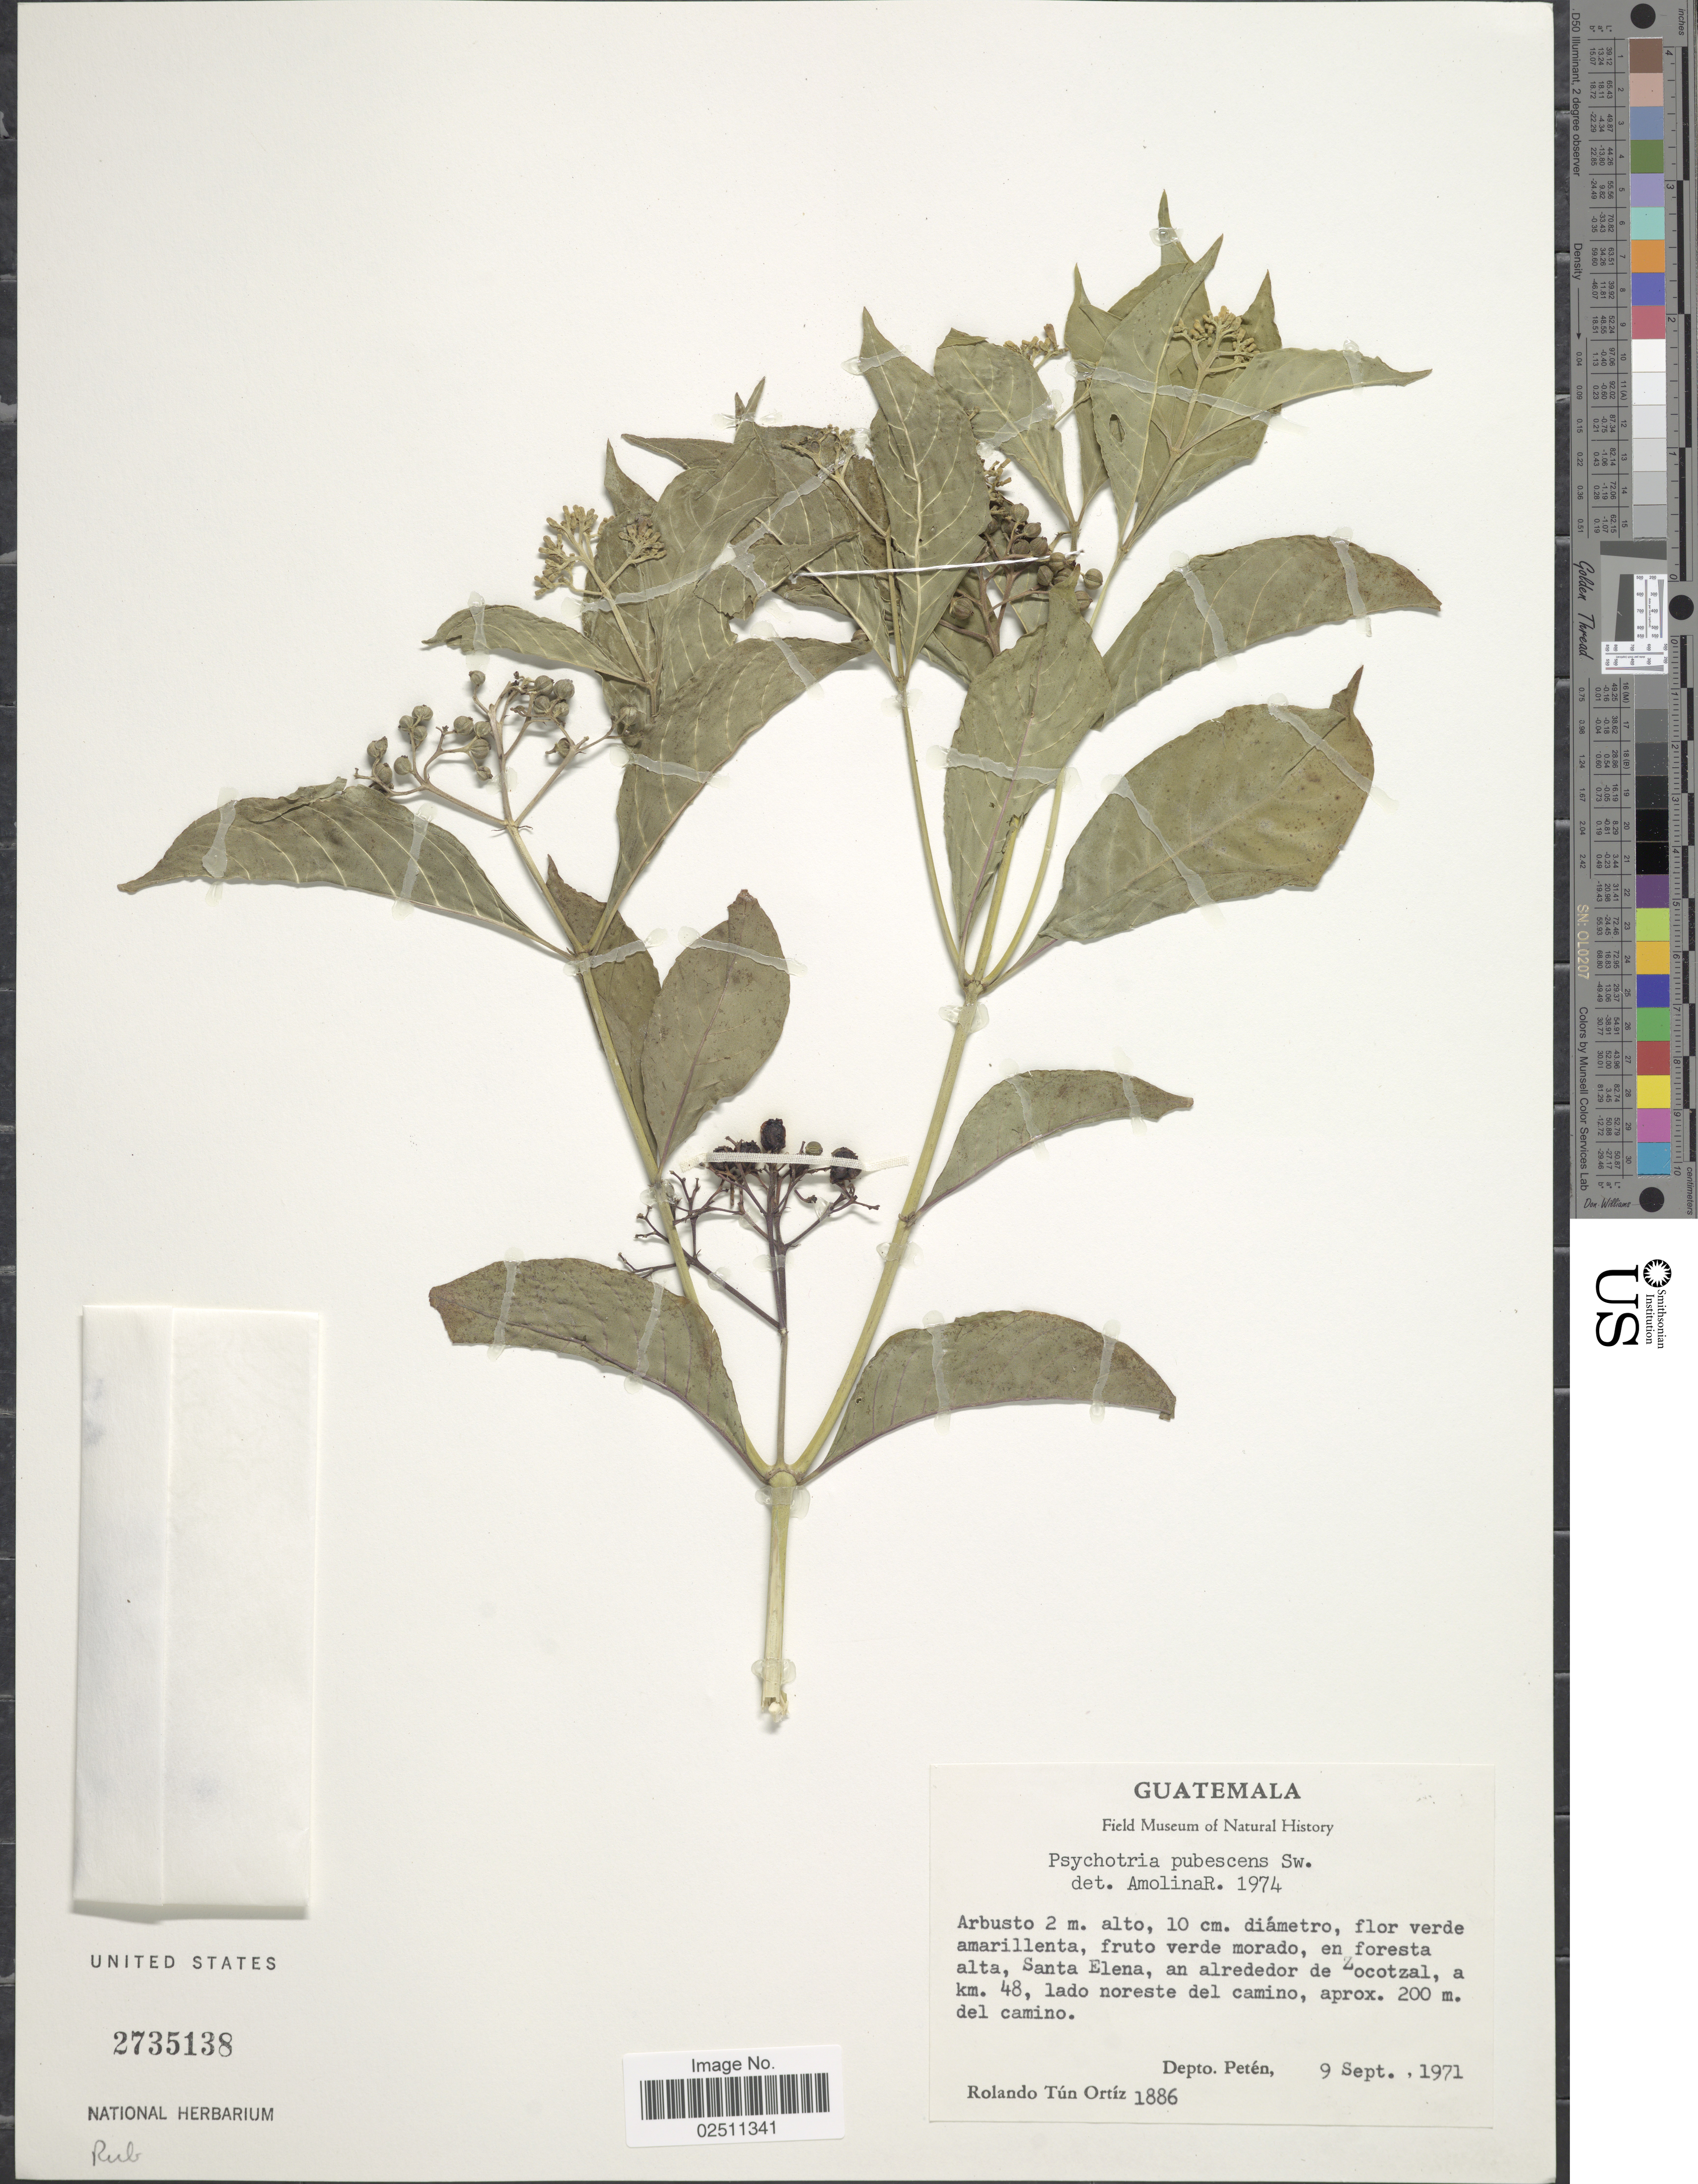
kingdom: Plantae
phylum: Tracheophyta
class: Magnoliopsida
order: Gentianales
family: Rubiaceae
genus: Psychotria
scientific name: Psychotria pubescens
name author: Sw.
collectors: R. T. Ortíz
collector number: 1886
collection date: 1971-09-09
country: Guatemala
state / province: El Petén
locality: Depto. Peten, en foresta alta, Santa Elena, an alrededor de Zocotzal, a km. 48, lado noreste del camino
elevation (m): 200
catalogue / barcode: US 2735138